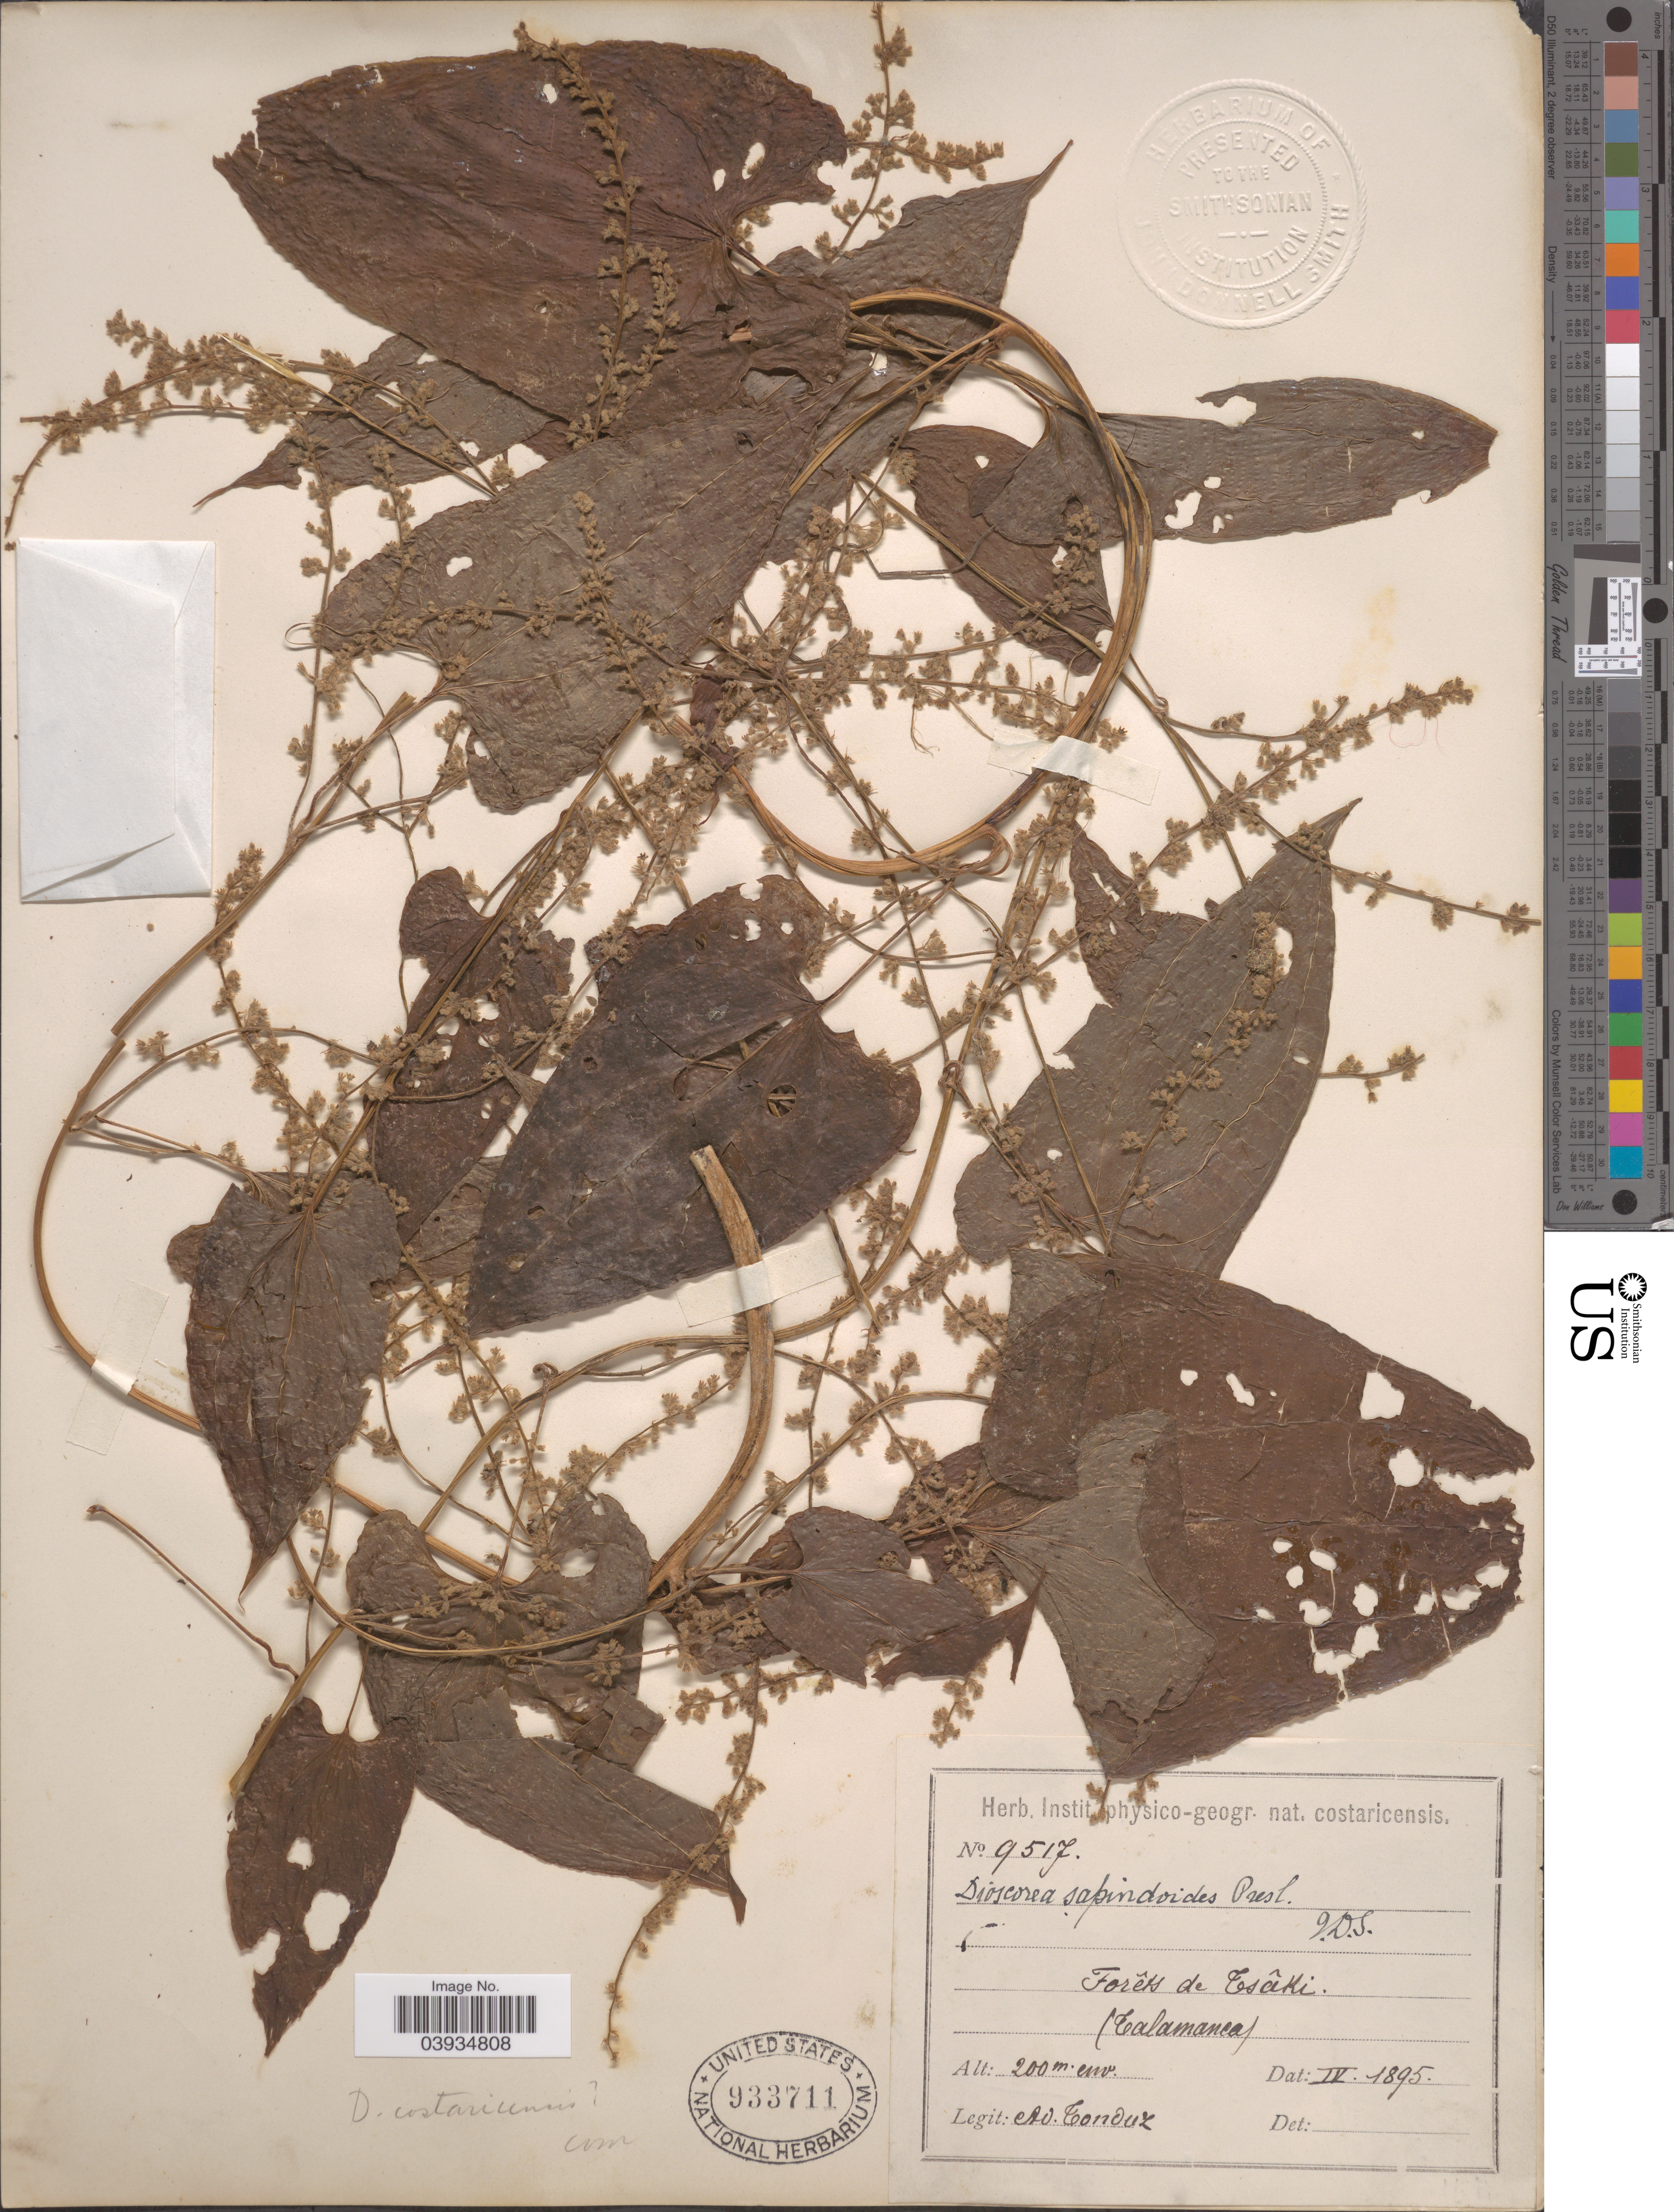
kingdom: Plantae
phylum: Tracheophyta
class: Liliopsida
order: Dioscoreales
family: Dioscoreaceae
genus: Dioscorea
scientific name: Dioscorea sanchez-colinii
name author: Matuda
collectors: A. Tonduz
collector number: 9517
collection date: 1895-04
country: Costa Rica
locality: Tsâki. (Talamanca).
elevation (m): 200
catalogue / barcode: US 933711